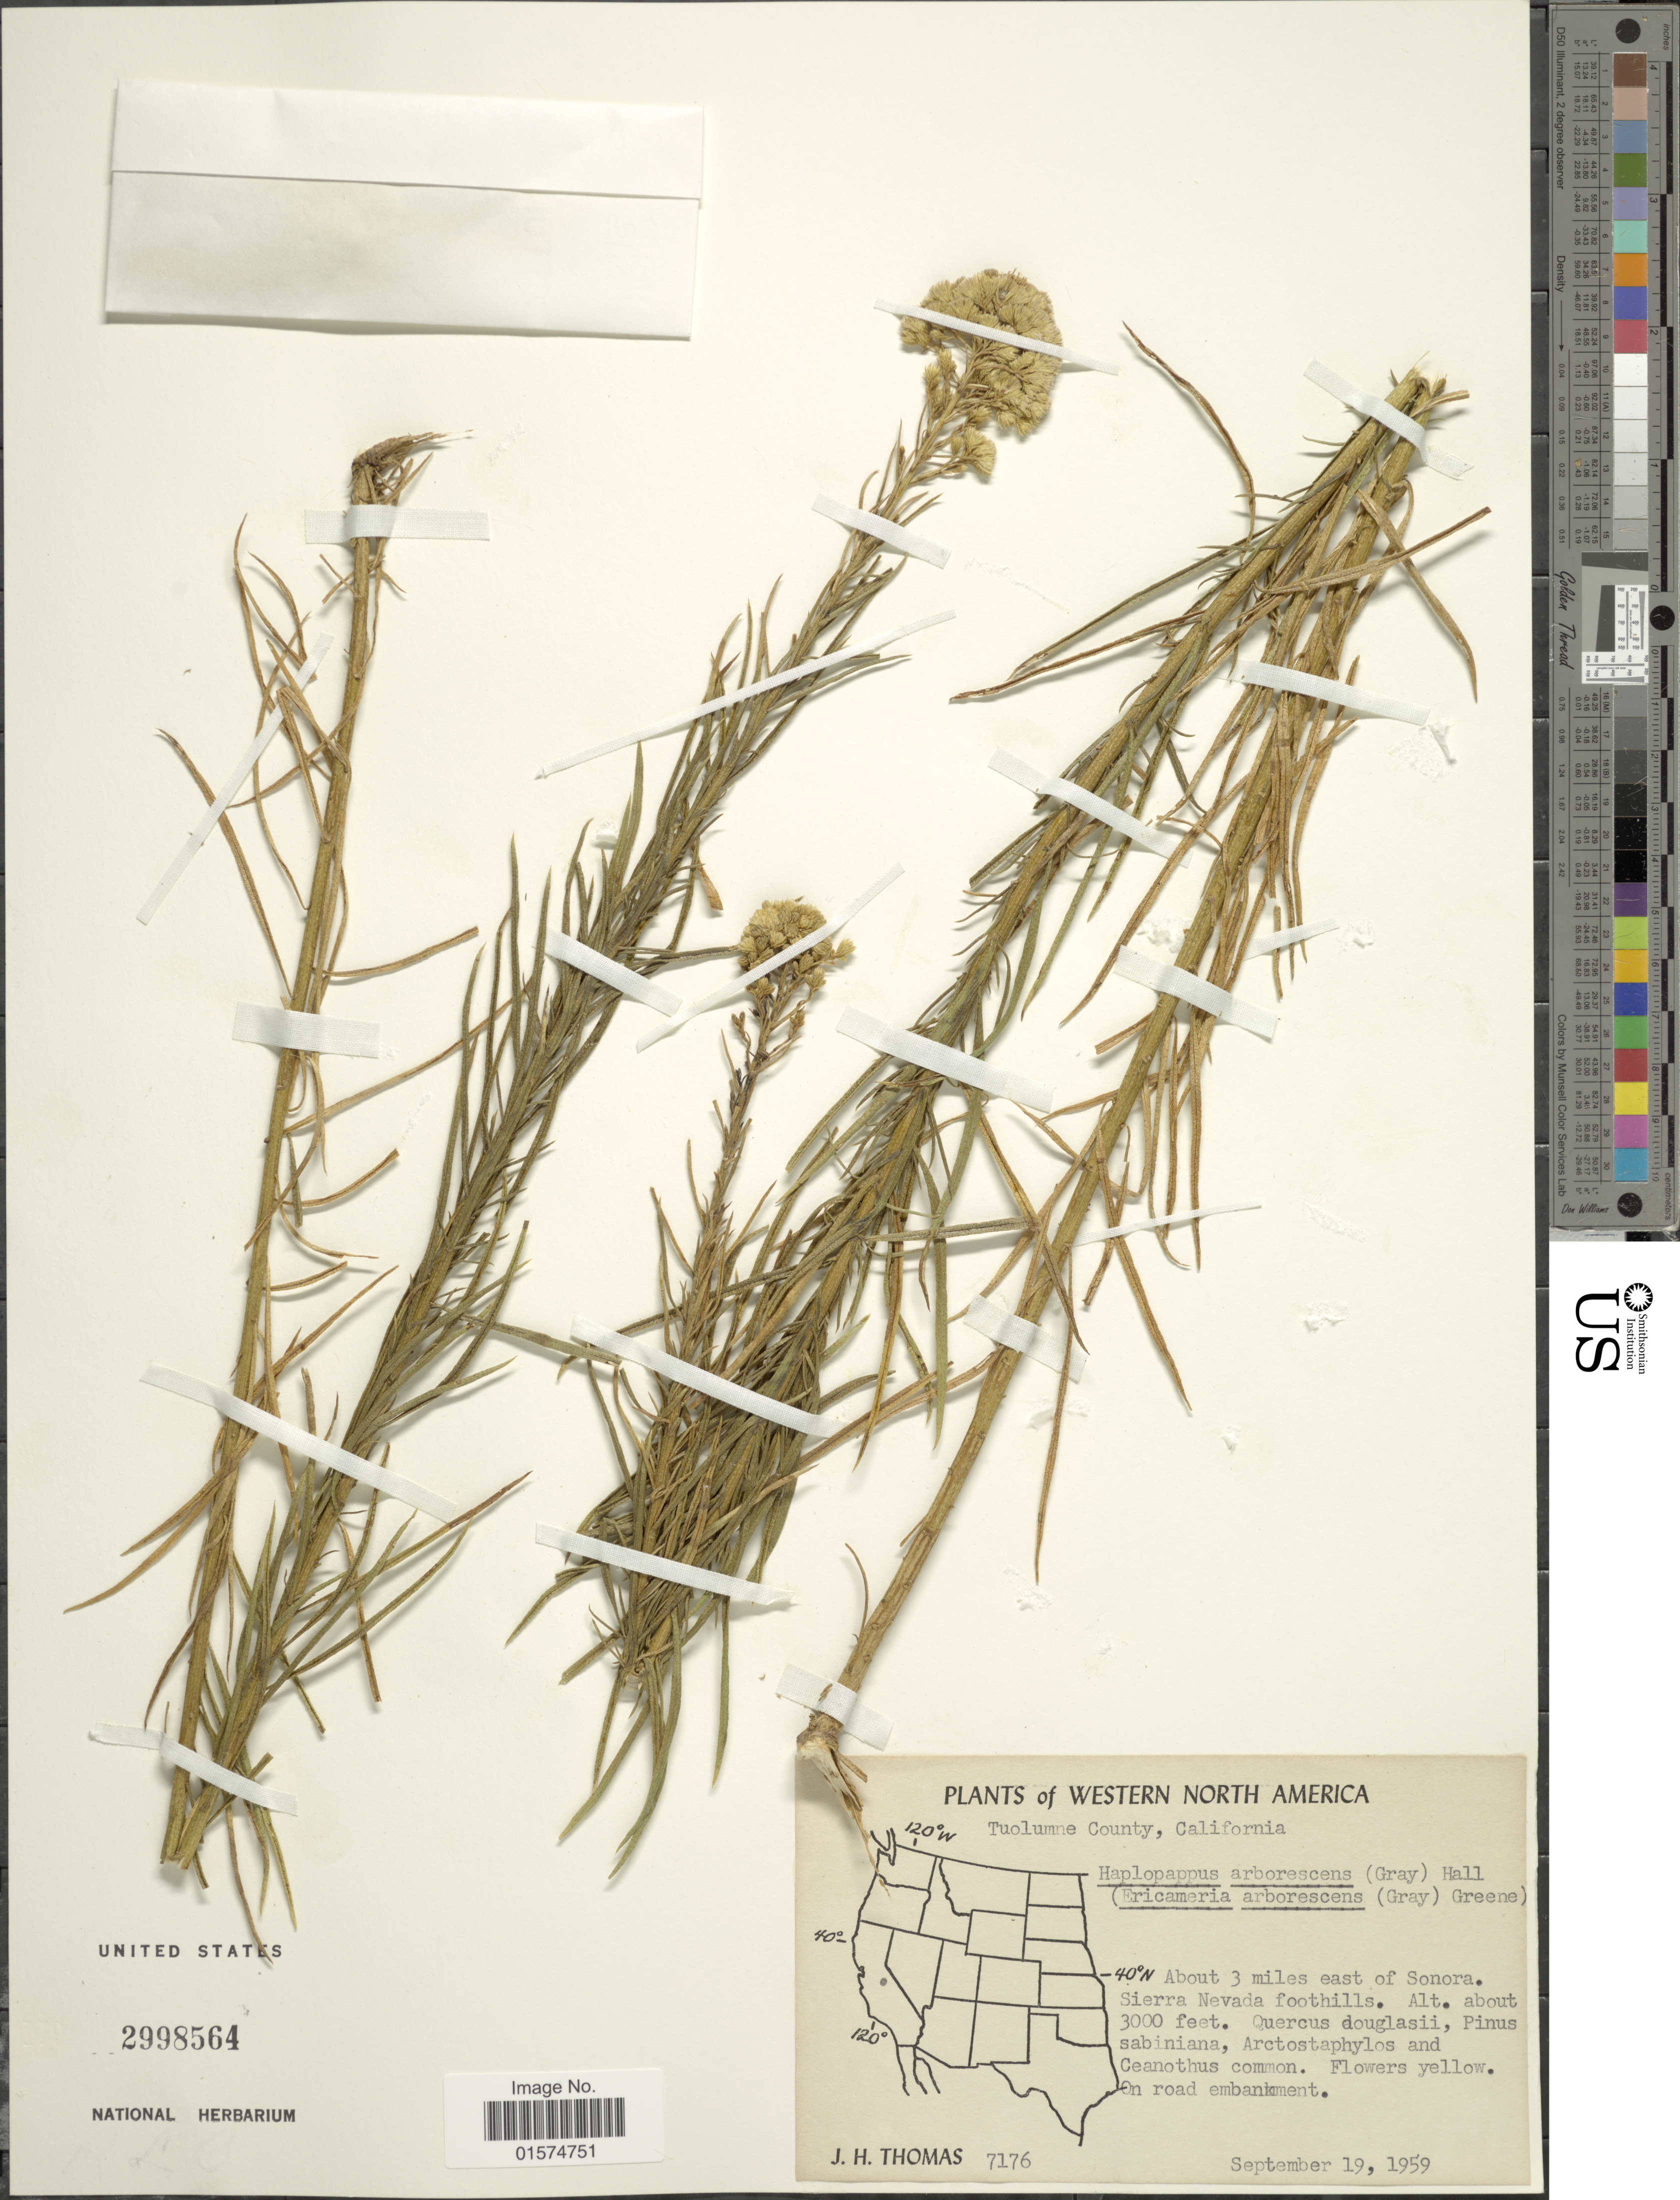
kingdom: Plantae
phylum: Tracheophyta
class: Magnoliopsida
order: Asterales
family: Asteraceae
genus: Ericameria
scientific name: Ericameria arborescens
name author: (A. Gray) Greene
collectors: J. H. Thomas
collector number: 7176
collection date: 1959-09-19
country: United States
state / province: California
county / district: Tuolumne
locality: Western North America. Tuolomne County. About 3 miles east of Sonora. Sierra Nevada foothills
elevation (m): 914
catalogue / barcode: US 2998564